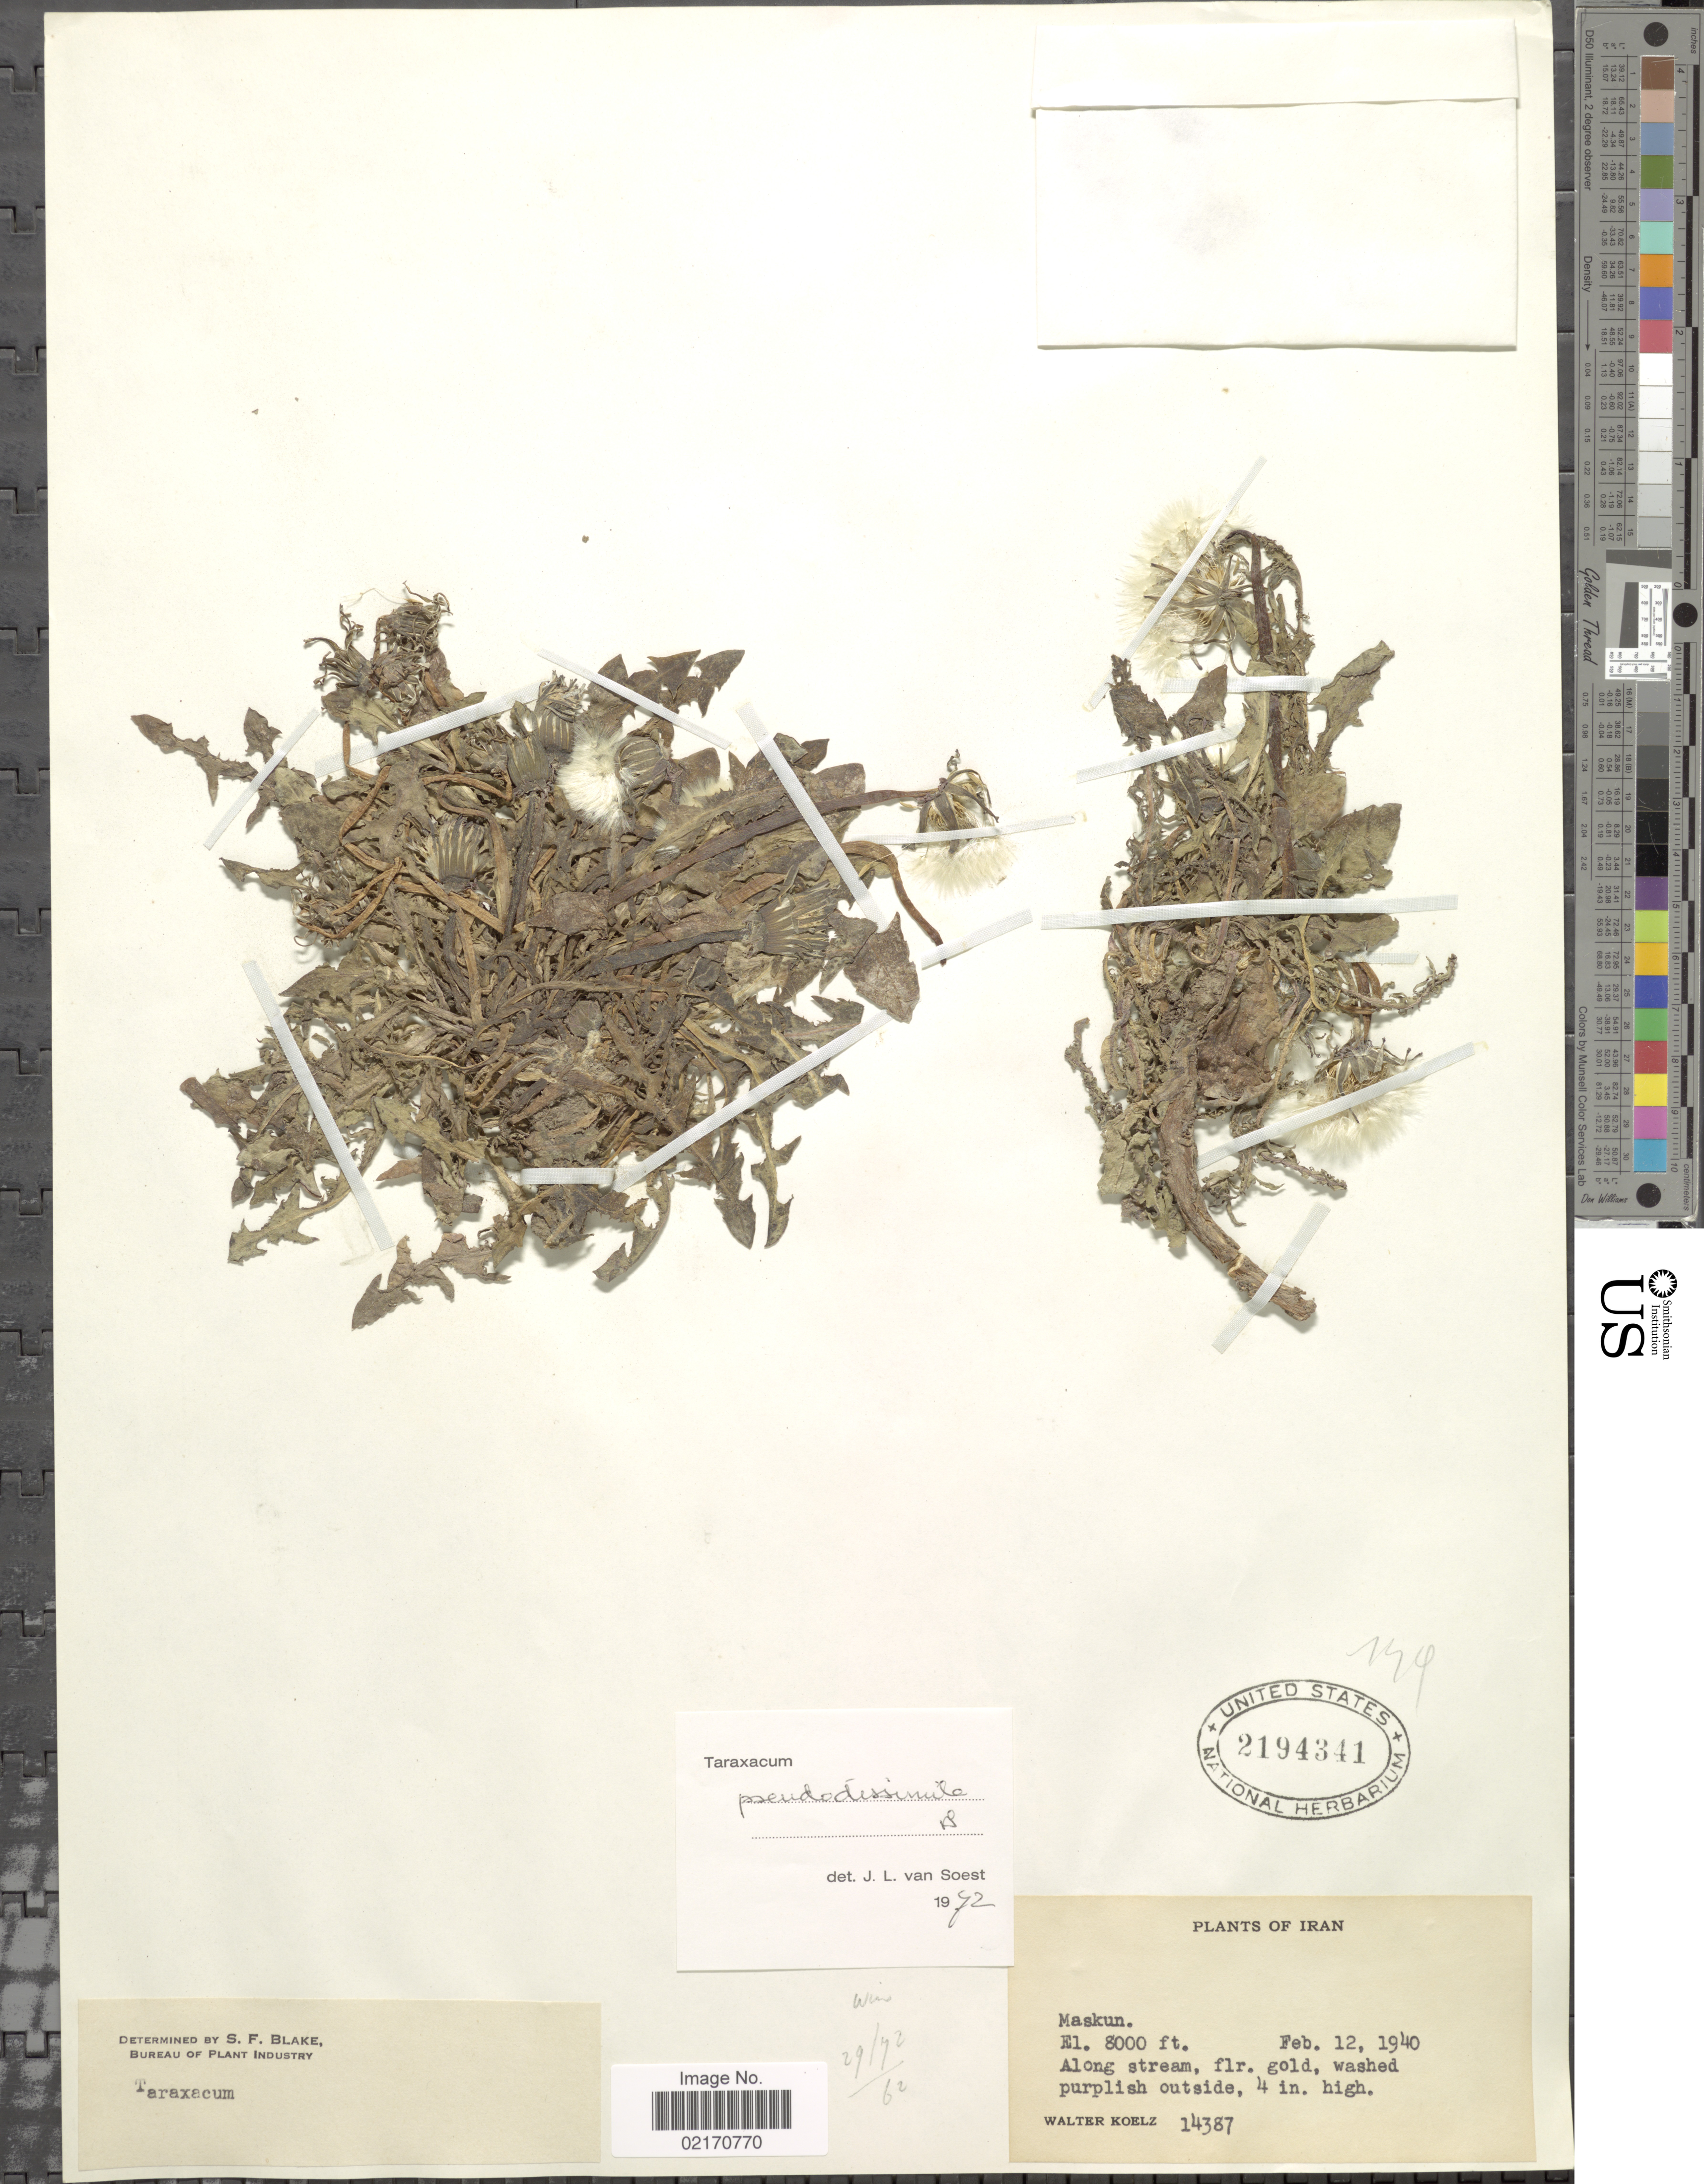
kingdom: Plantae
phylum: Tracheophyta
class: Magnoliopsida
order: Asterales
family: Asteraceae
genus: Taraxacum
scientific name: Taraxacum pseudodissimile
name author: van Soest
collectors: W. N. Koelz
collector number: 14387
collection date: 1940-02-12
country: Iran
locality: Maskun, along stream.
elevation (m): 2438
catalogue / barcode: US 2194341